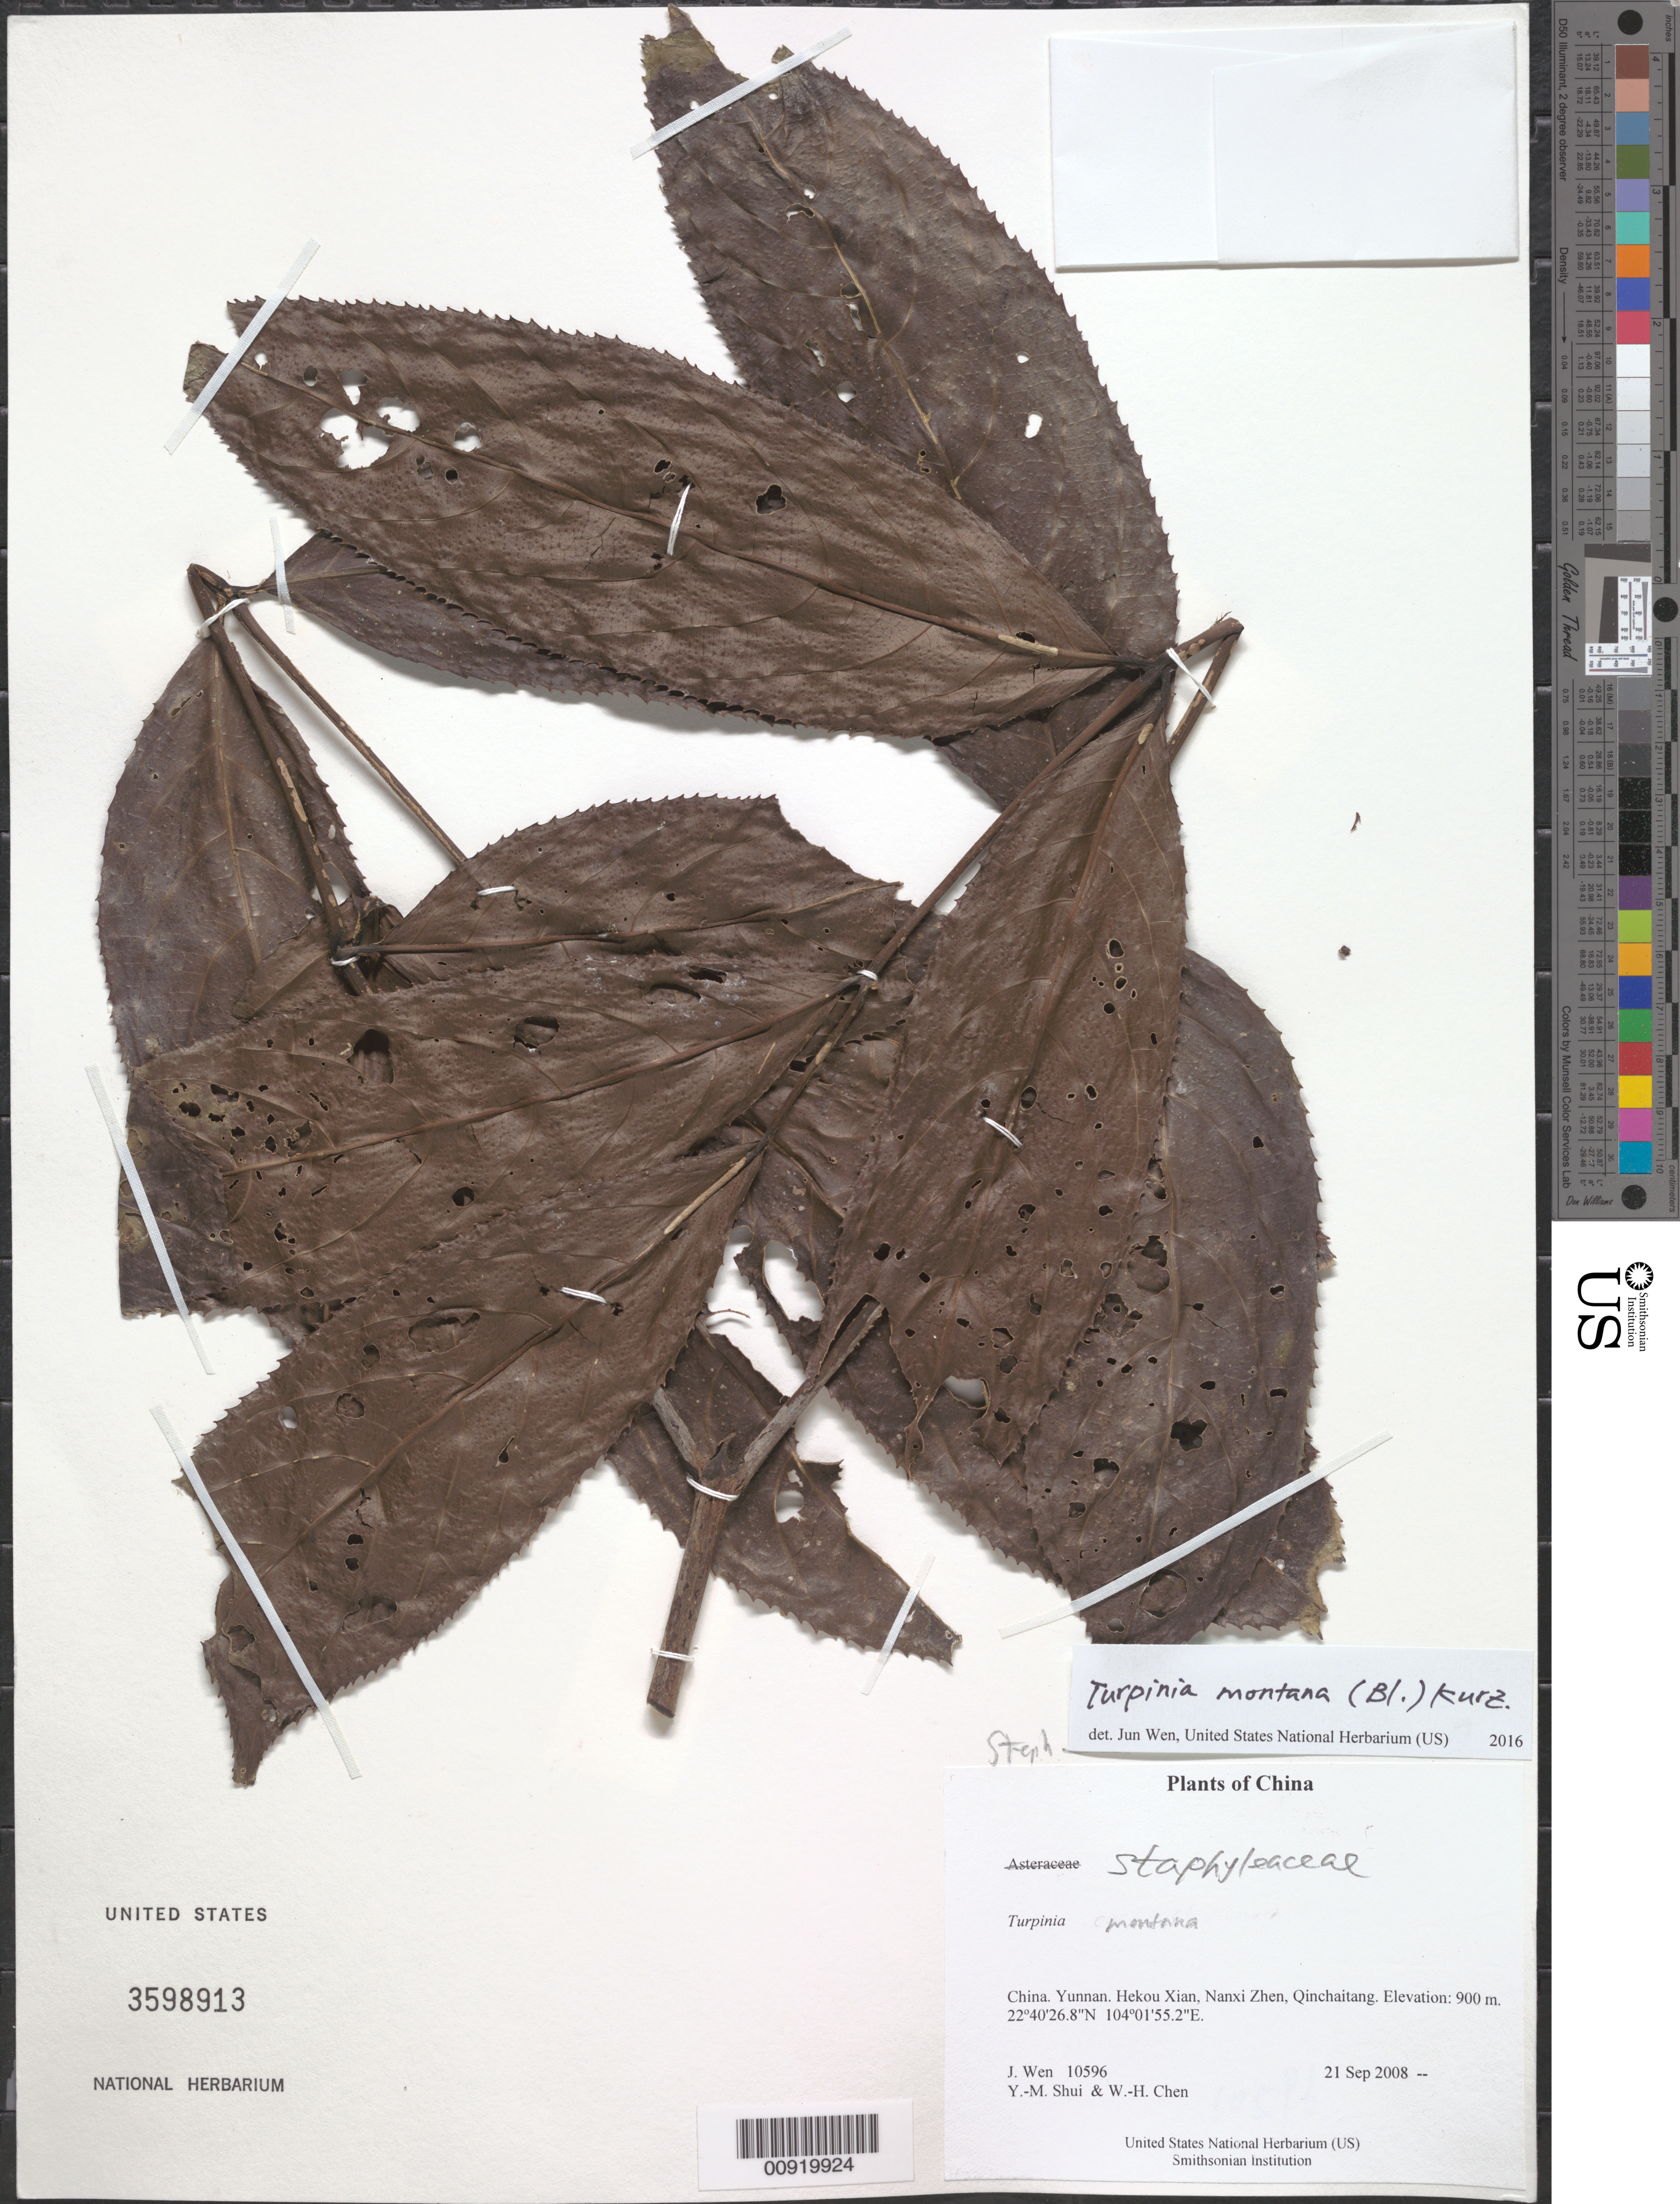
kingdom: Plantae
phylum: Tracheophyta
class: Magnoliopsida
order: Crossosomatales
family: Staphyleaceae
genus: Turpinia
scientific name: Turpinia sp.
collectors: J. Wen, Y. Shui & W. Chen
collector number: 10596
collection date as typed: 21 Sep 2008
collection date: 2008-09-21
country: China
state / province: Yunnan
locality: Hekou Xian, Nanxi Zhen, Qinchaitang.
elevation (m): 900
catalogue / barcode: US 3598913